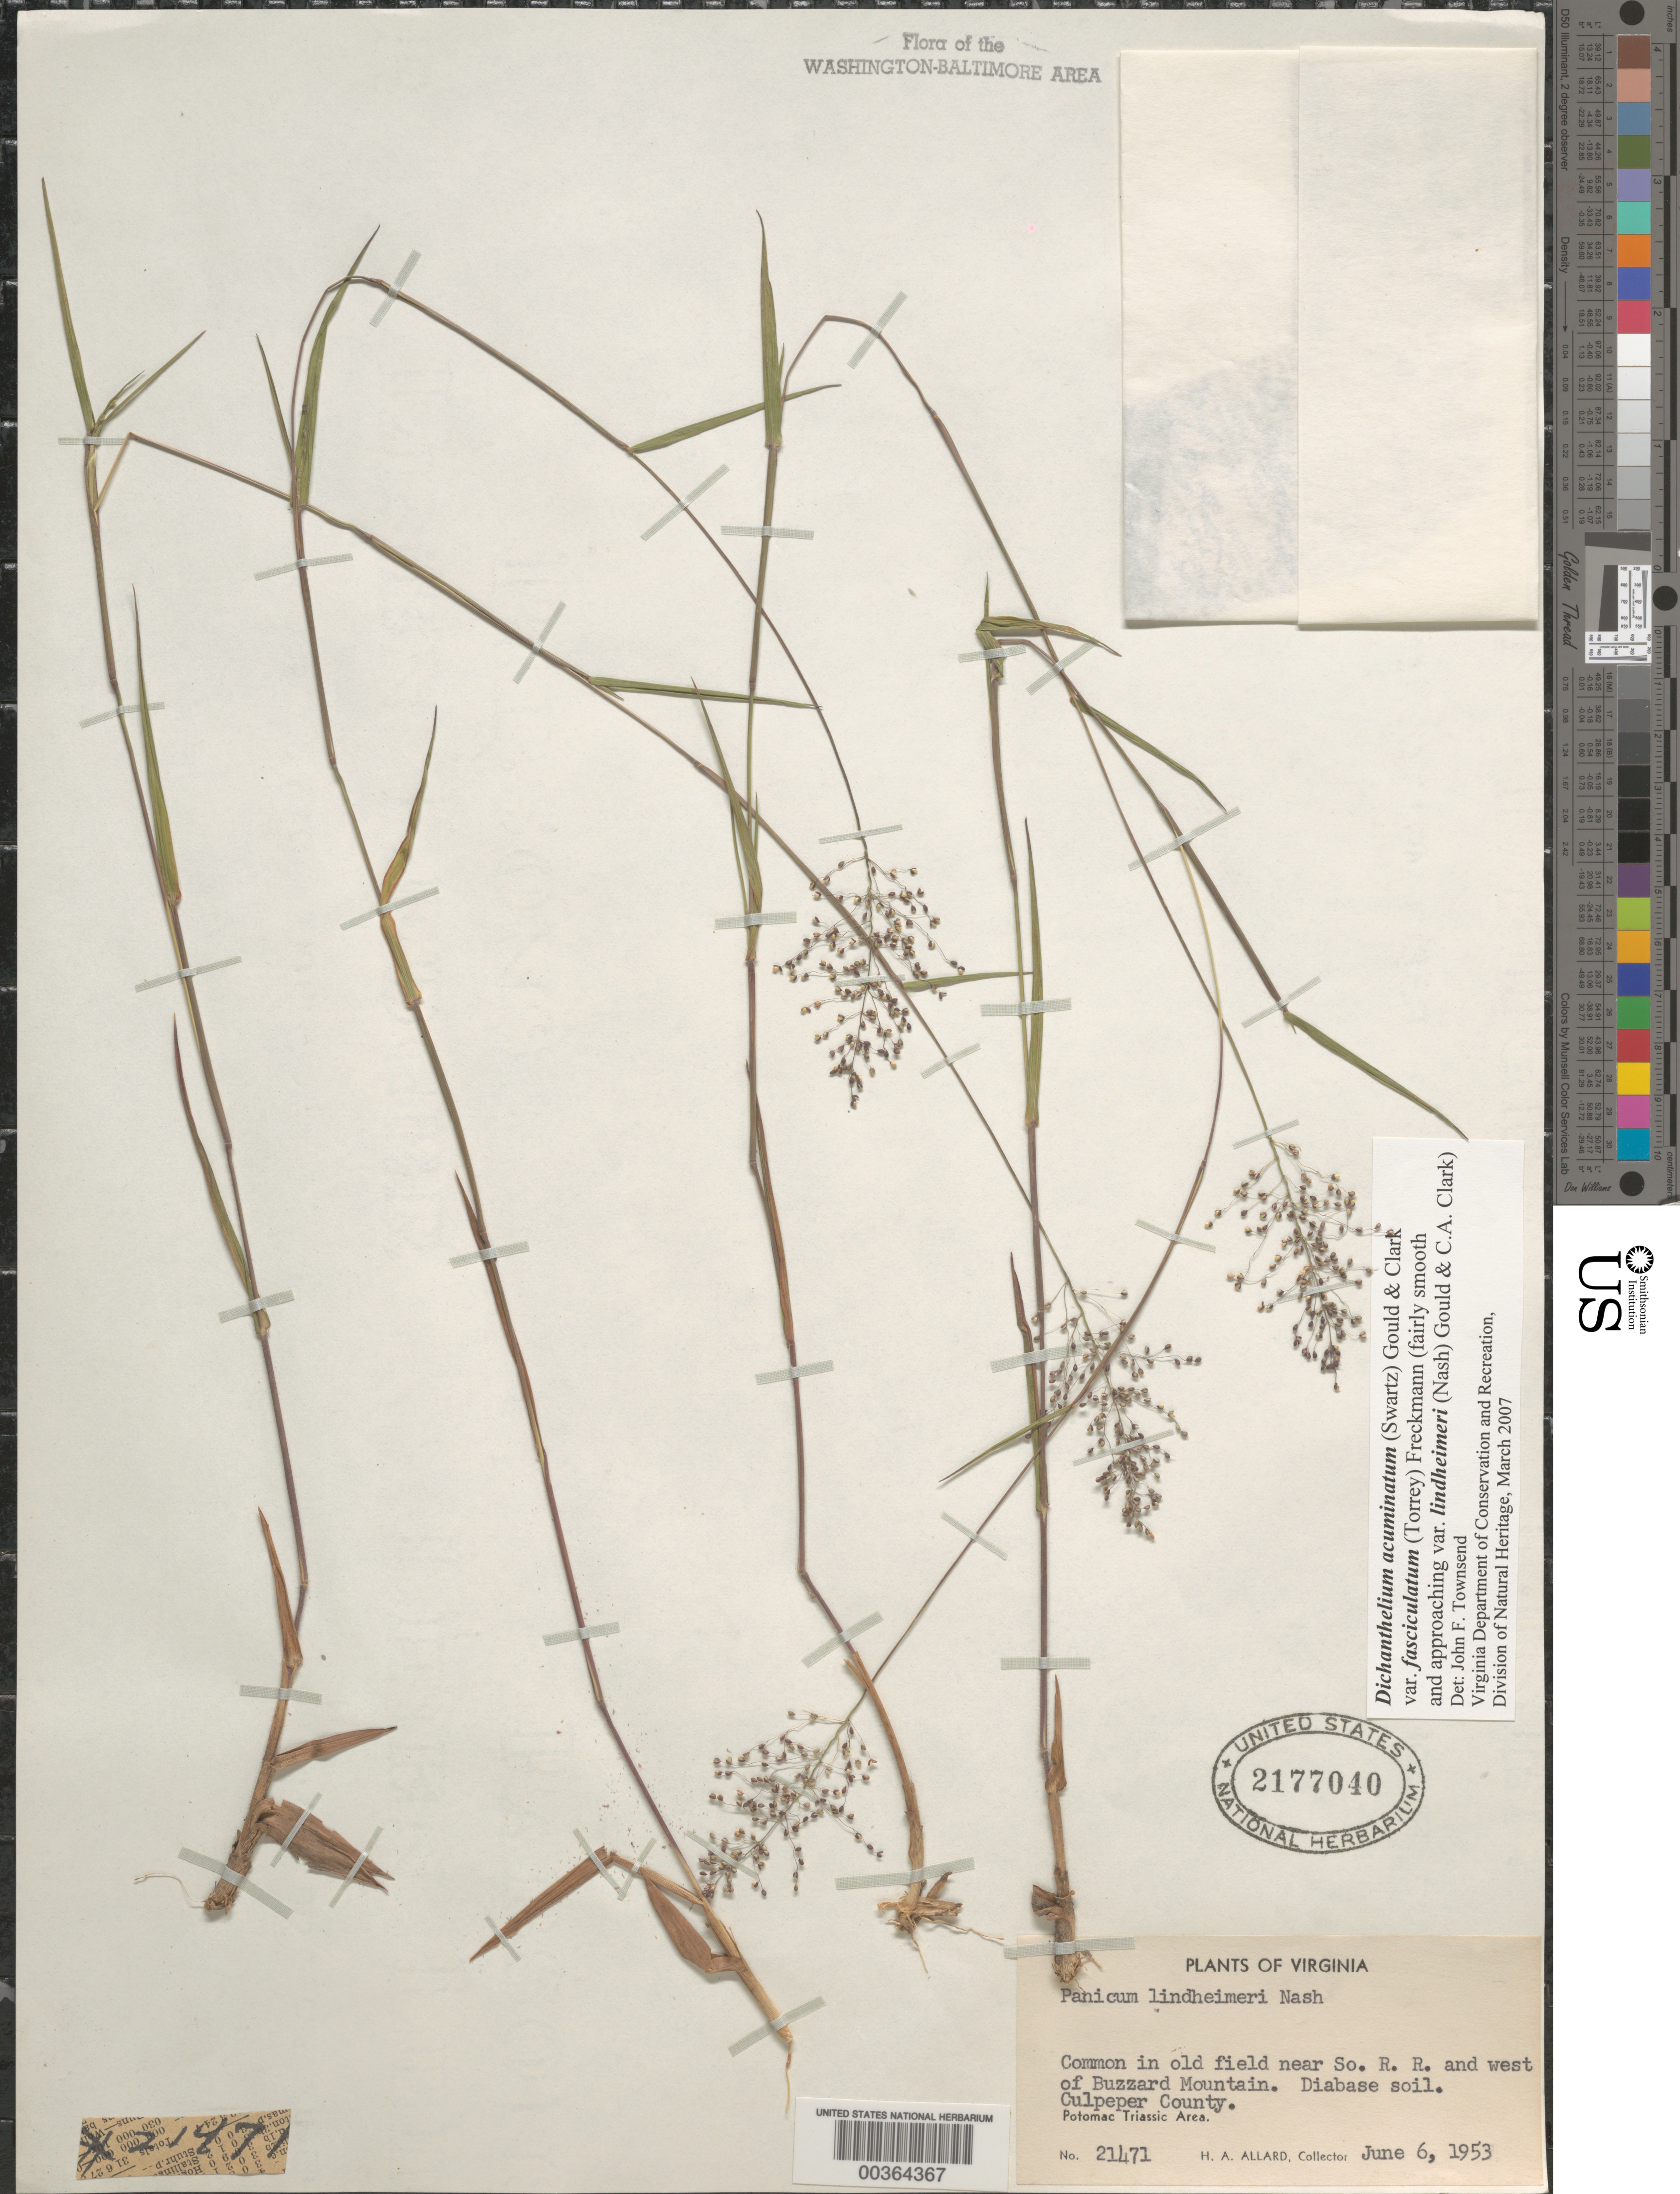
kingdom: Plantae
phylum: Tracheophyta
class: Liliopsida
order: Poales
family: Poaceae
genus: Dichanthelium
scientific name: Dichanthelium acuminatum var. fasciculatum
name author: (Torr.) Freckmann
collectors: H. A. Allard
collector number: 21471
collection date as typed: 06 Jun 1953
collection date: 1953-06-06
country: United States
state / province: Virginia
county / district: Culpeper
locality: West of Buzzard Mountain, railroad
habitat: In old field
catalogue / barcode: US 2177040